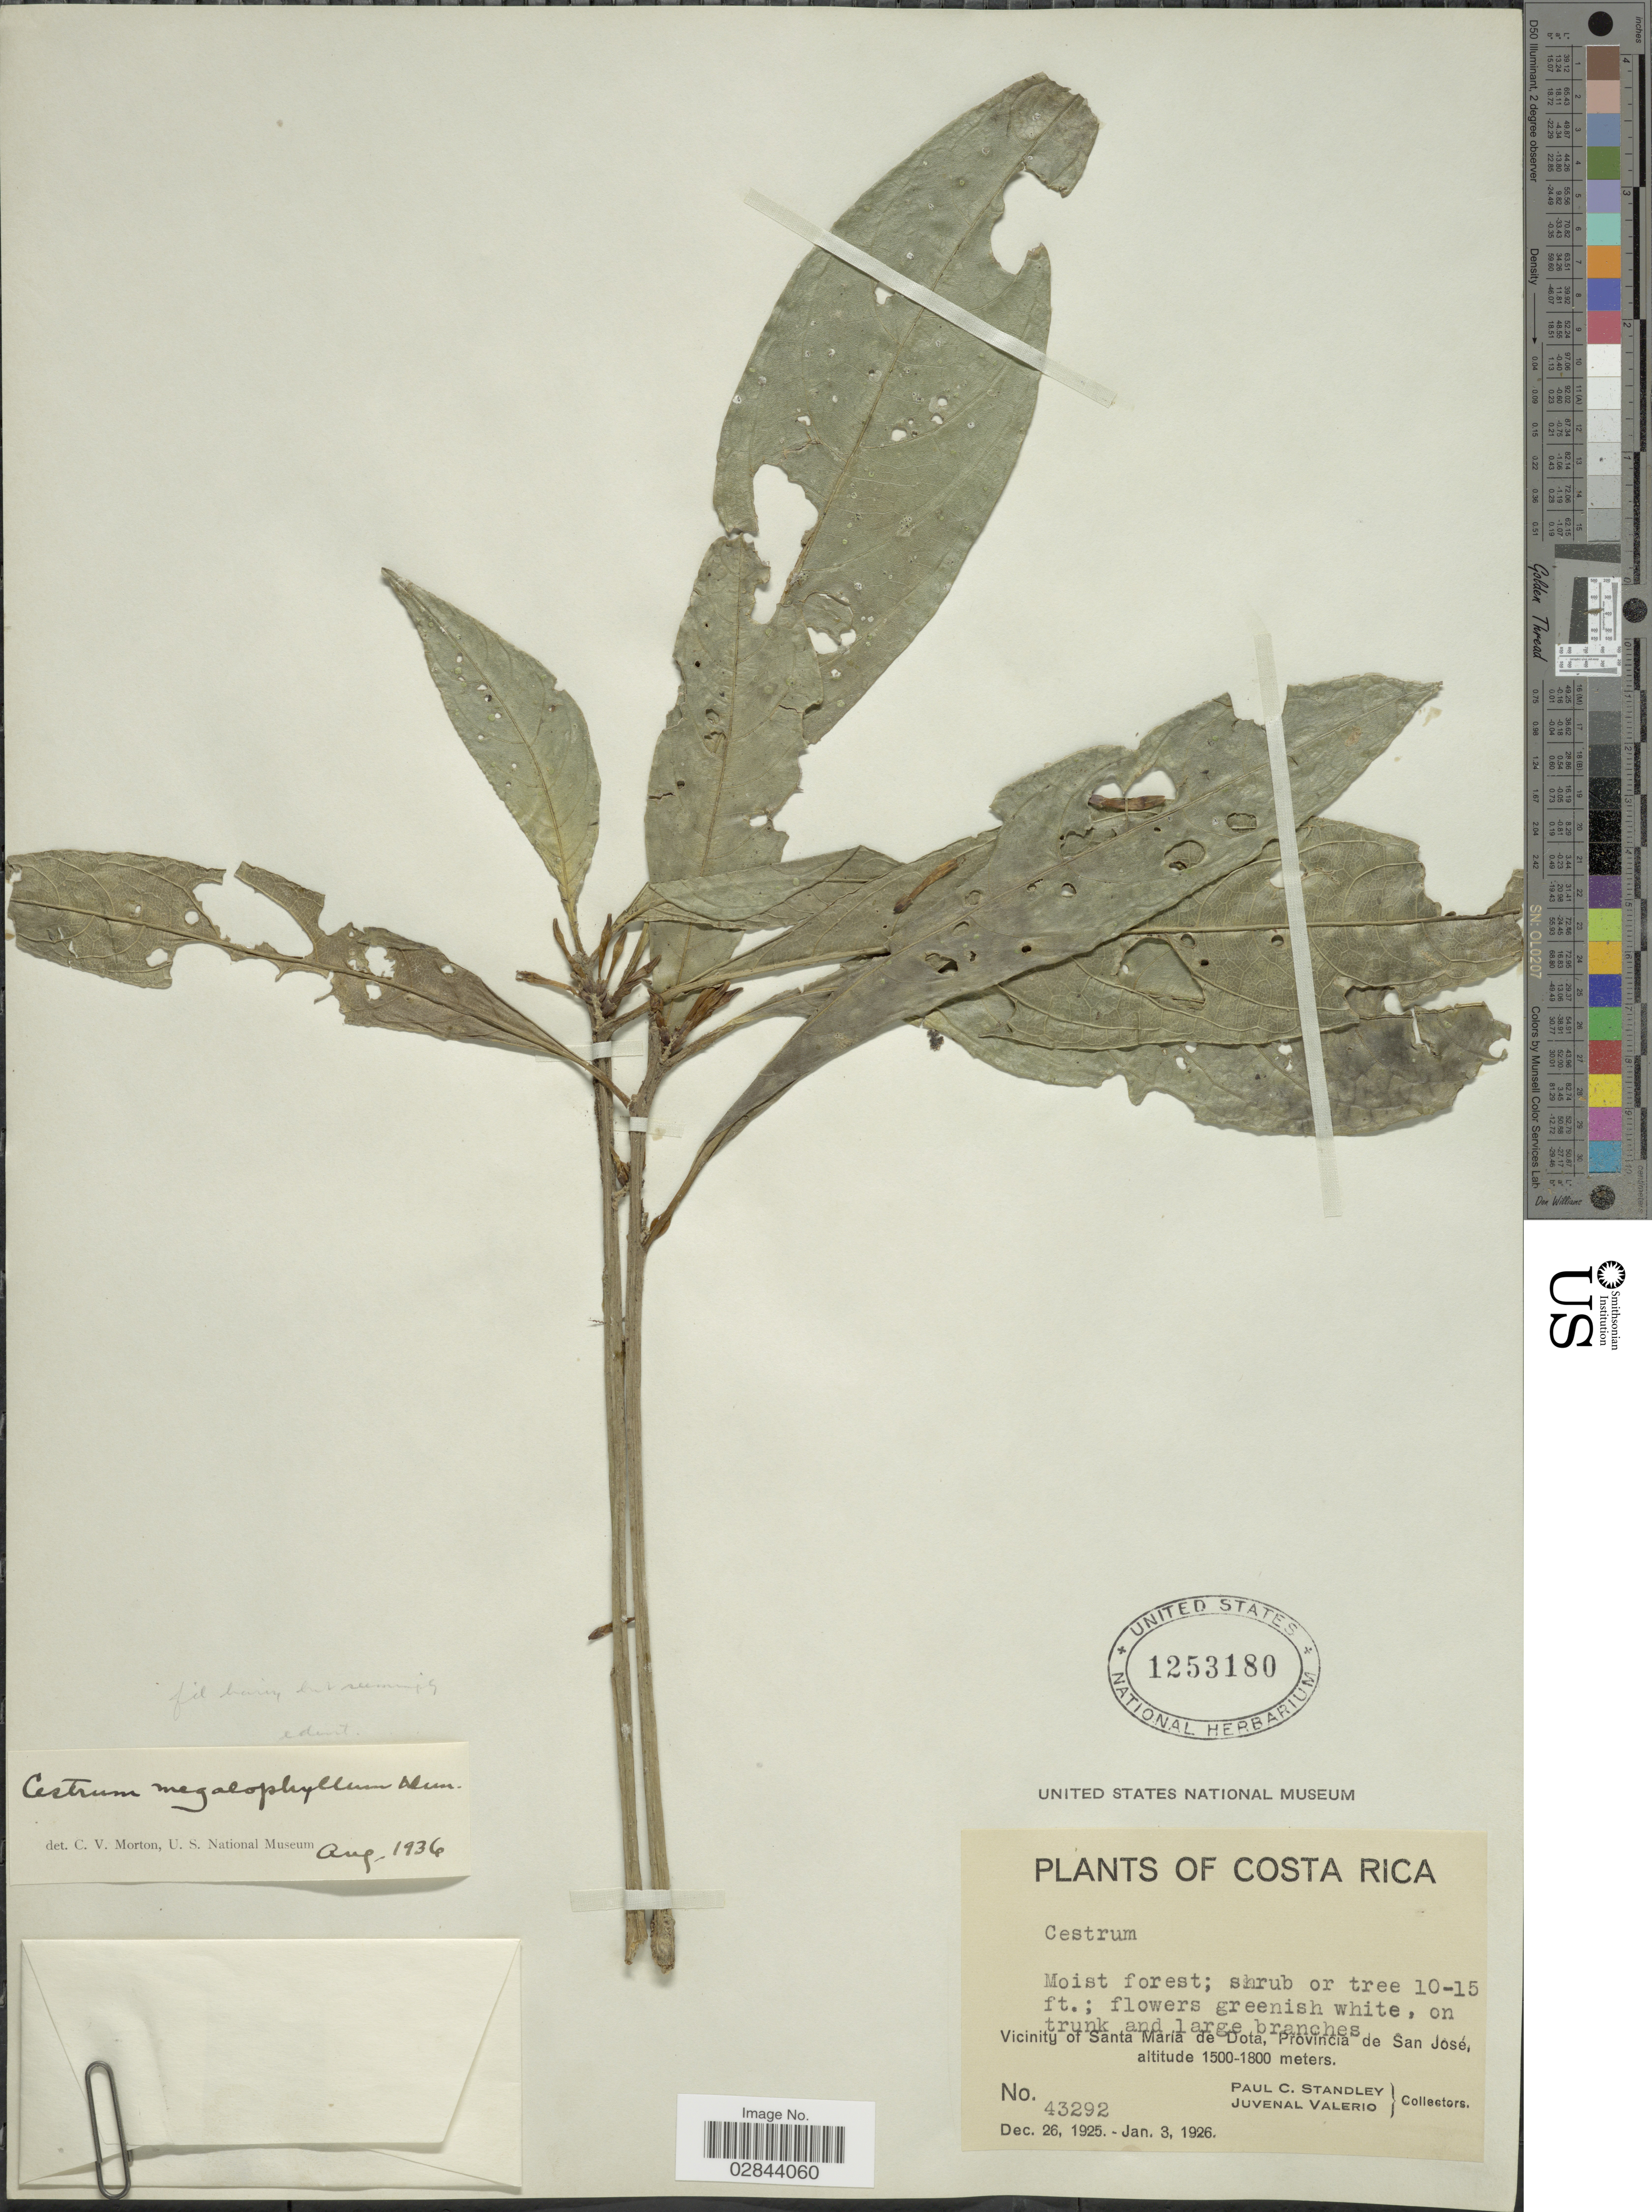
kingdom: Plantae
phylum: Tracheophyta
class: Magnoliopsida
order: Solanales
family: Solanaceae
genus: Cestrum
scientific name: Cestrum schlechtendahlii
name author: G. Don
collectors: P. C. Standley & J. Valerio R.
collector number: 43292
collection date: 1925-12-26/1926-01-03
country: Costa Rica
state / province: San José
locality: Vicinity of Santa María de Dota, Provincia de San José.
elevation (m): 1500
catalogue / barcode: US 1253180